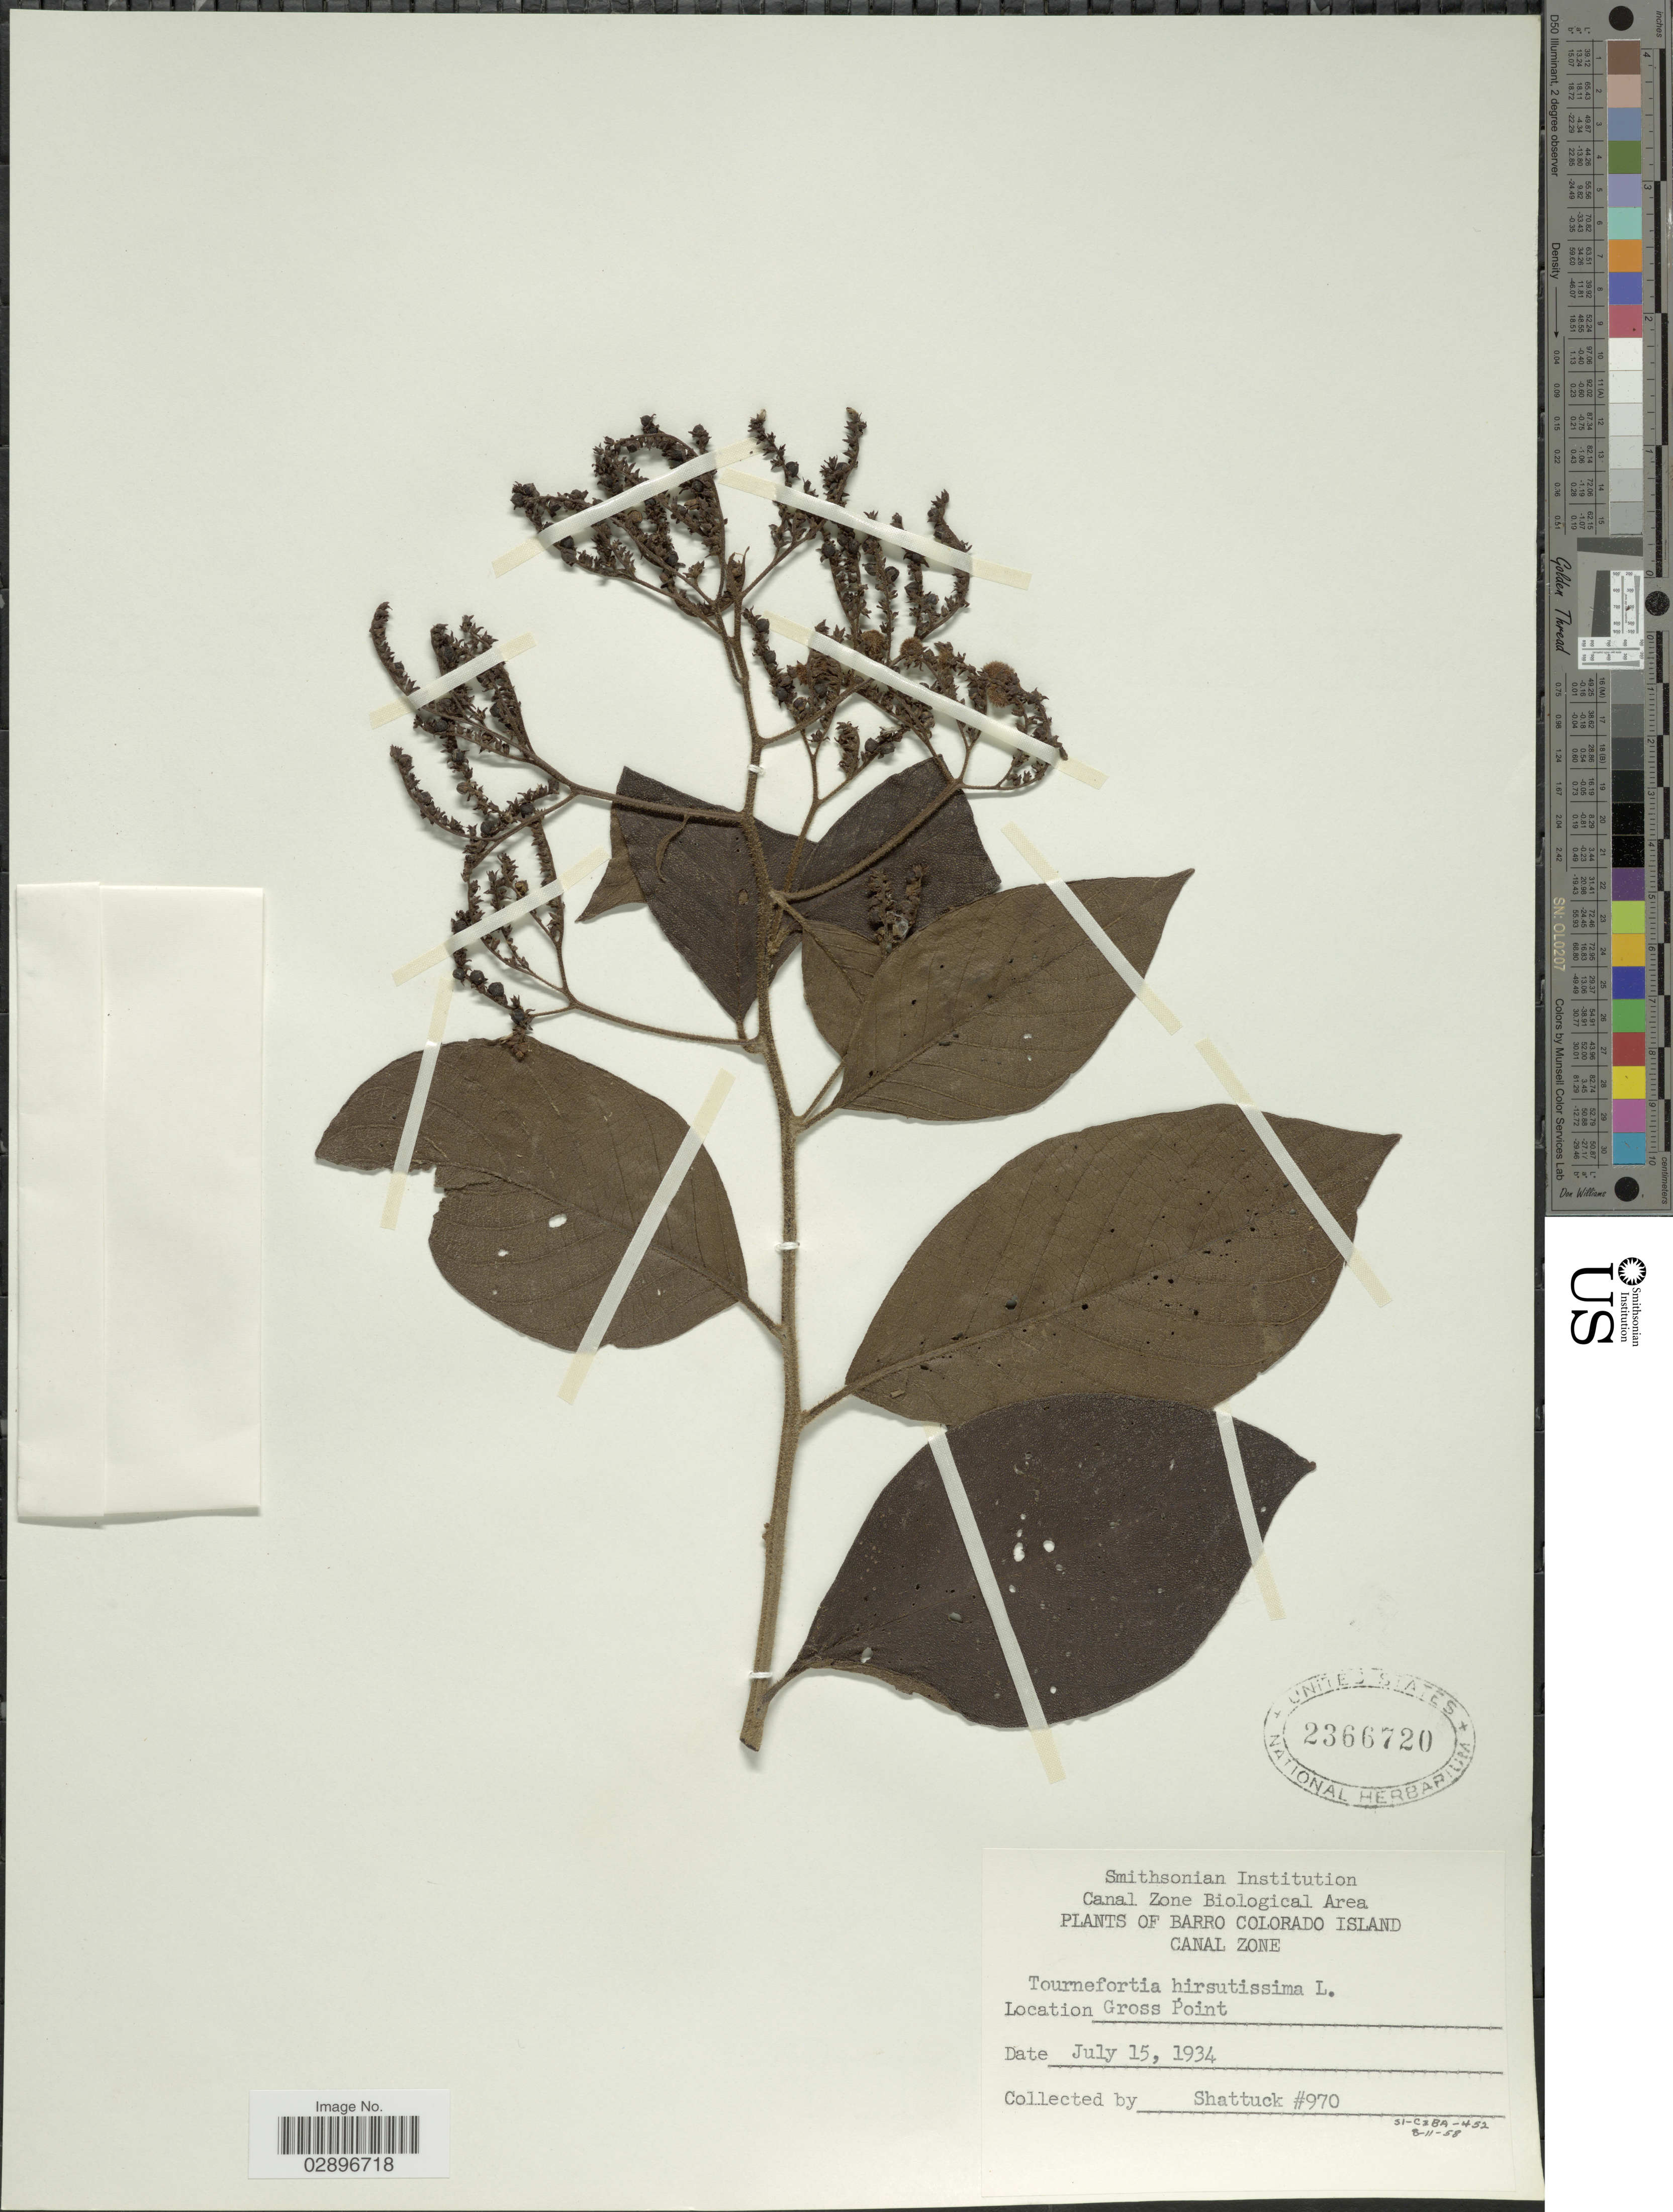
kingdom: Plantae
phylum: Tracheophyta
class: Magnoliopsida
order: Boraginales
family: Heliotropiaceae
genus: Tournefortia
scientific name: Tournefortia hirsutissima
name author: L.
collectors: Shattuck, --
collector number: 970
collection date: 1934-07-15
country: Panama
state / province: Panamá Oeste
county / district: Canal Zone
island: Barro Colorado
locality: Barro Colorado Island. Canal Zone. Gross Point.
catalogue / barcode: US 2366720